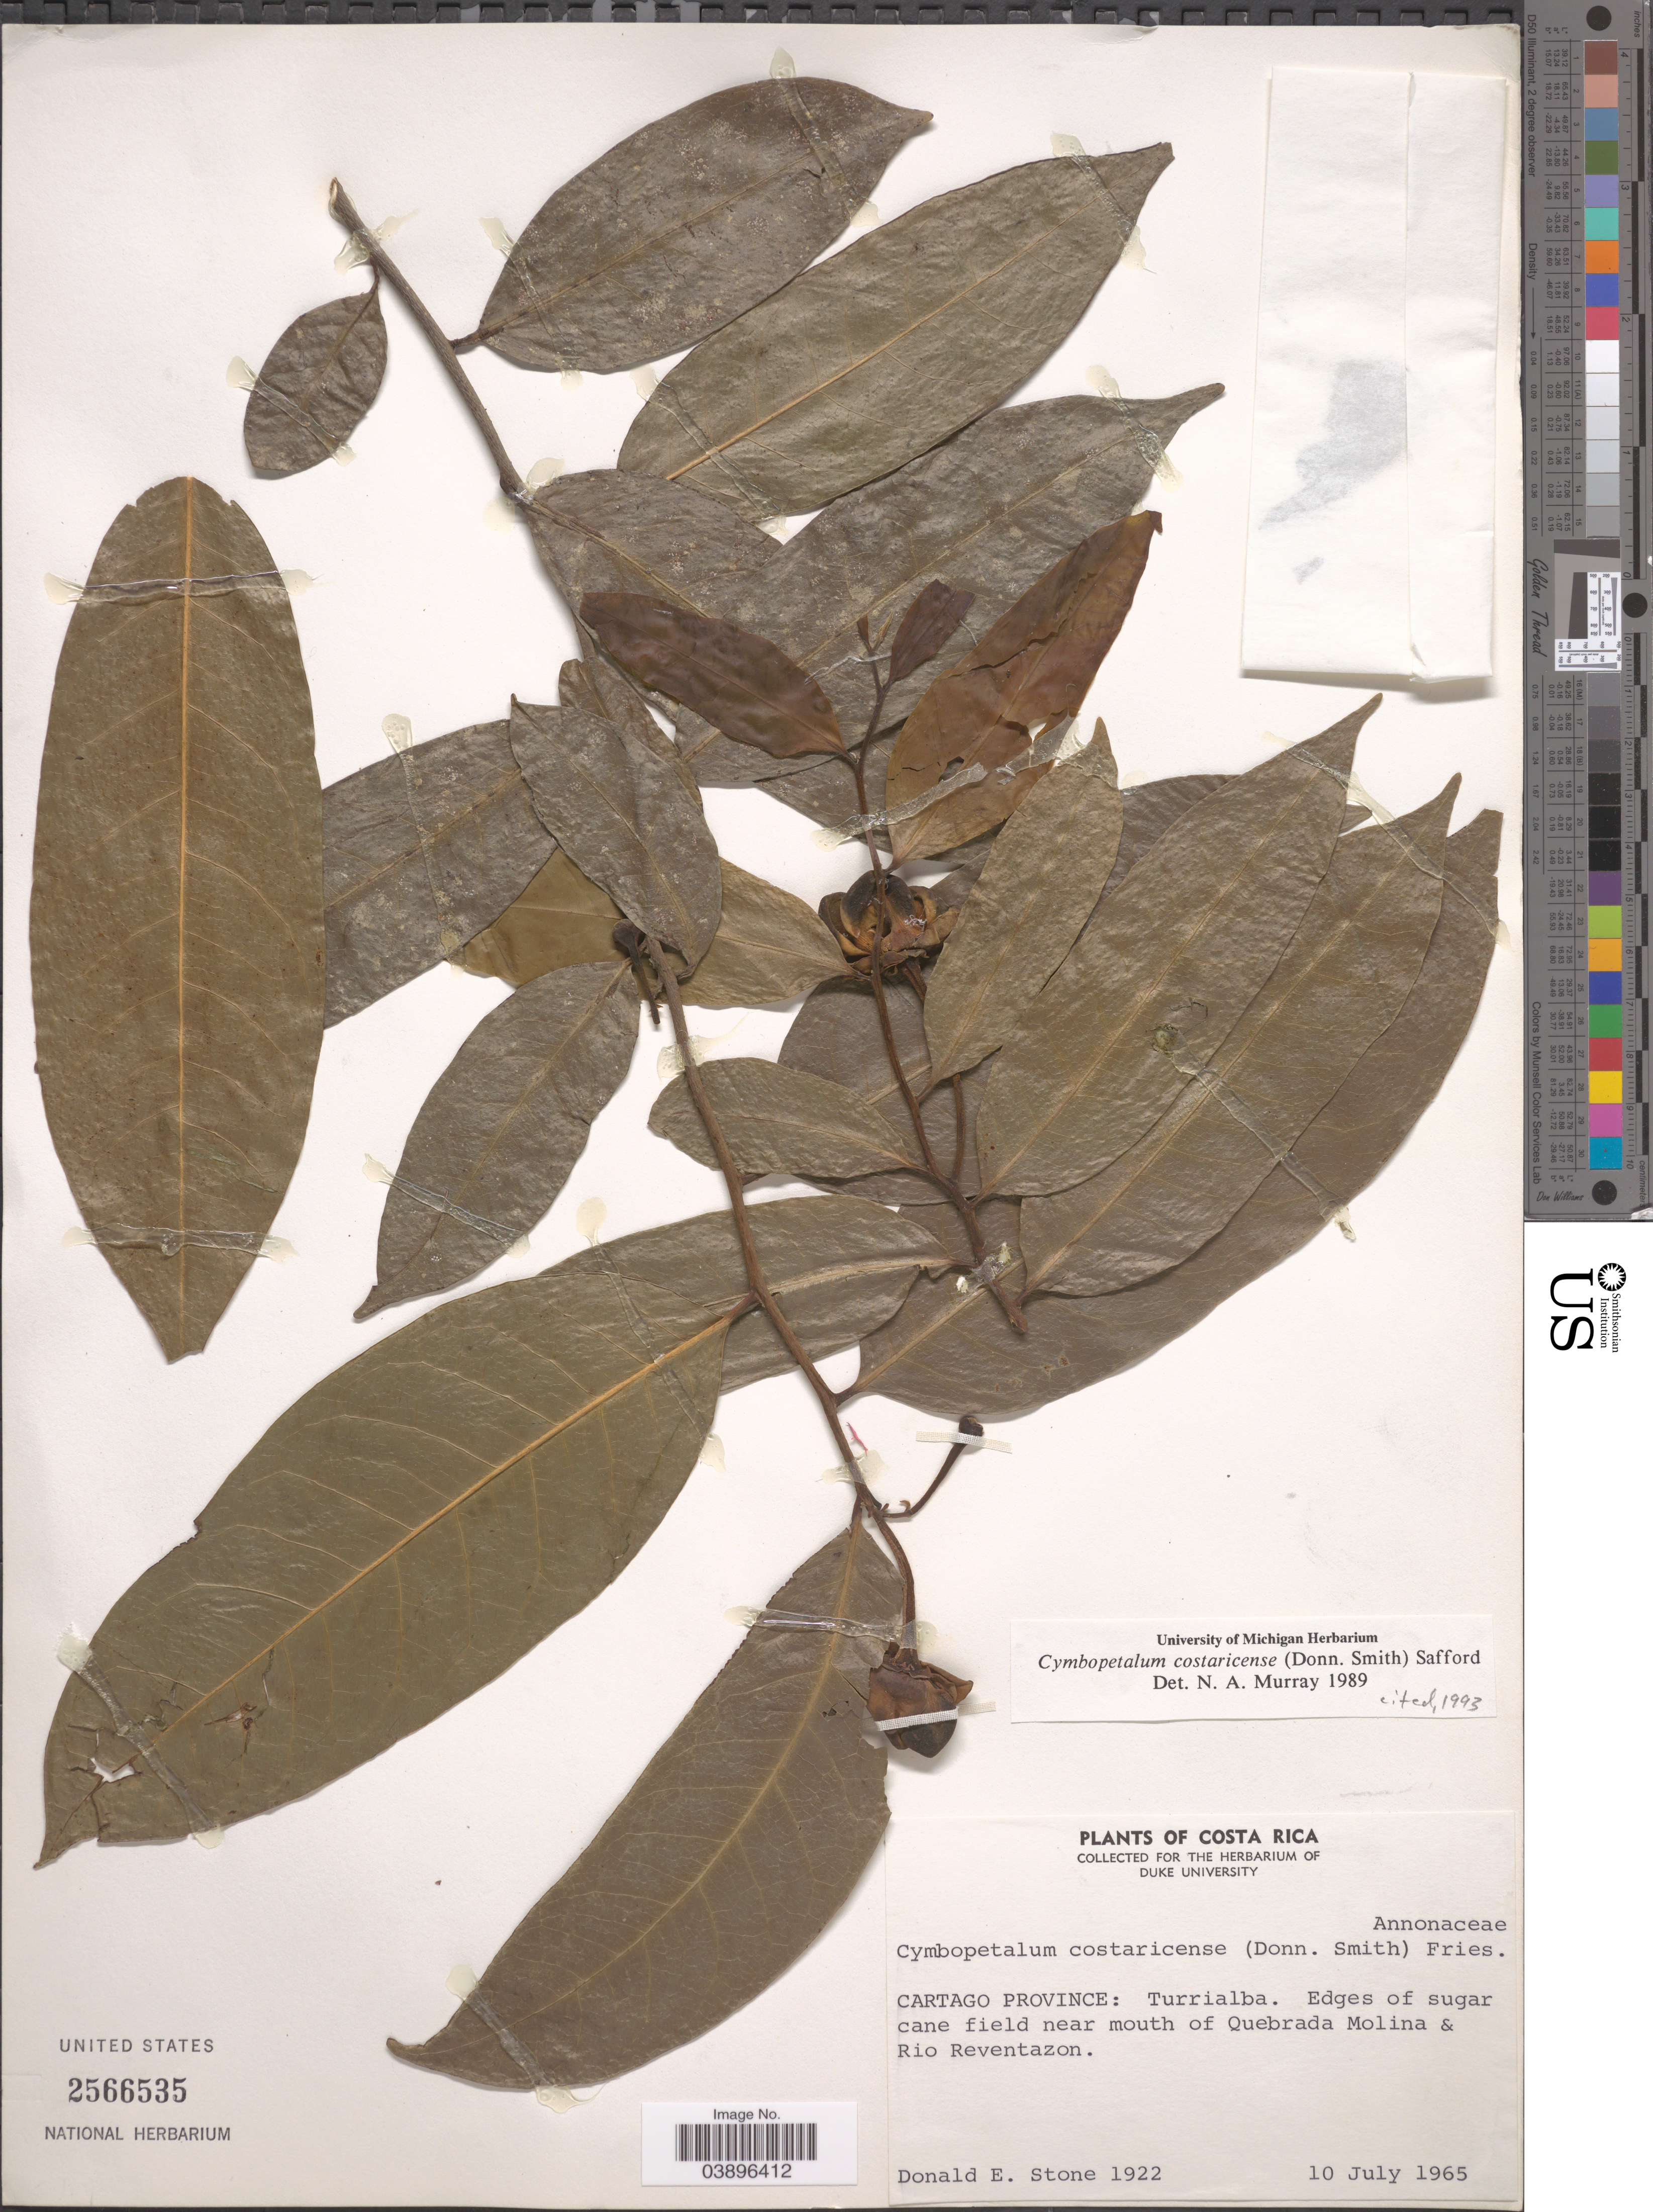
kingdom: Plantae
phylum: Tracheophyta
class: Magnoliopsida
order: Magnoliales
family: Annonaceae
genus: Cymbopetalum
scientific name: Cymbopetalum costaricense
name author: (Donn. Sm.) R.E. Fr.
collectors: D. E. Stone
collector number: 1922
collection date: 1965-07-10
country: Costa Rica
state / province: Cartago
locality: Turrialba. Edges of sugar cane field near mouth of Quebrada Molina & Rio Reventazon.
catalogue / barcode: US 2566535